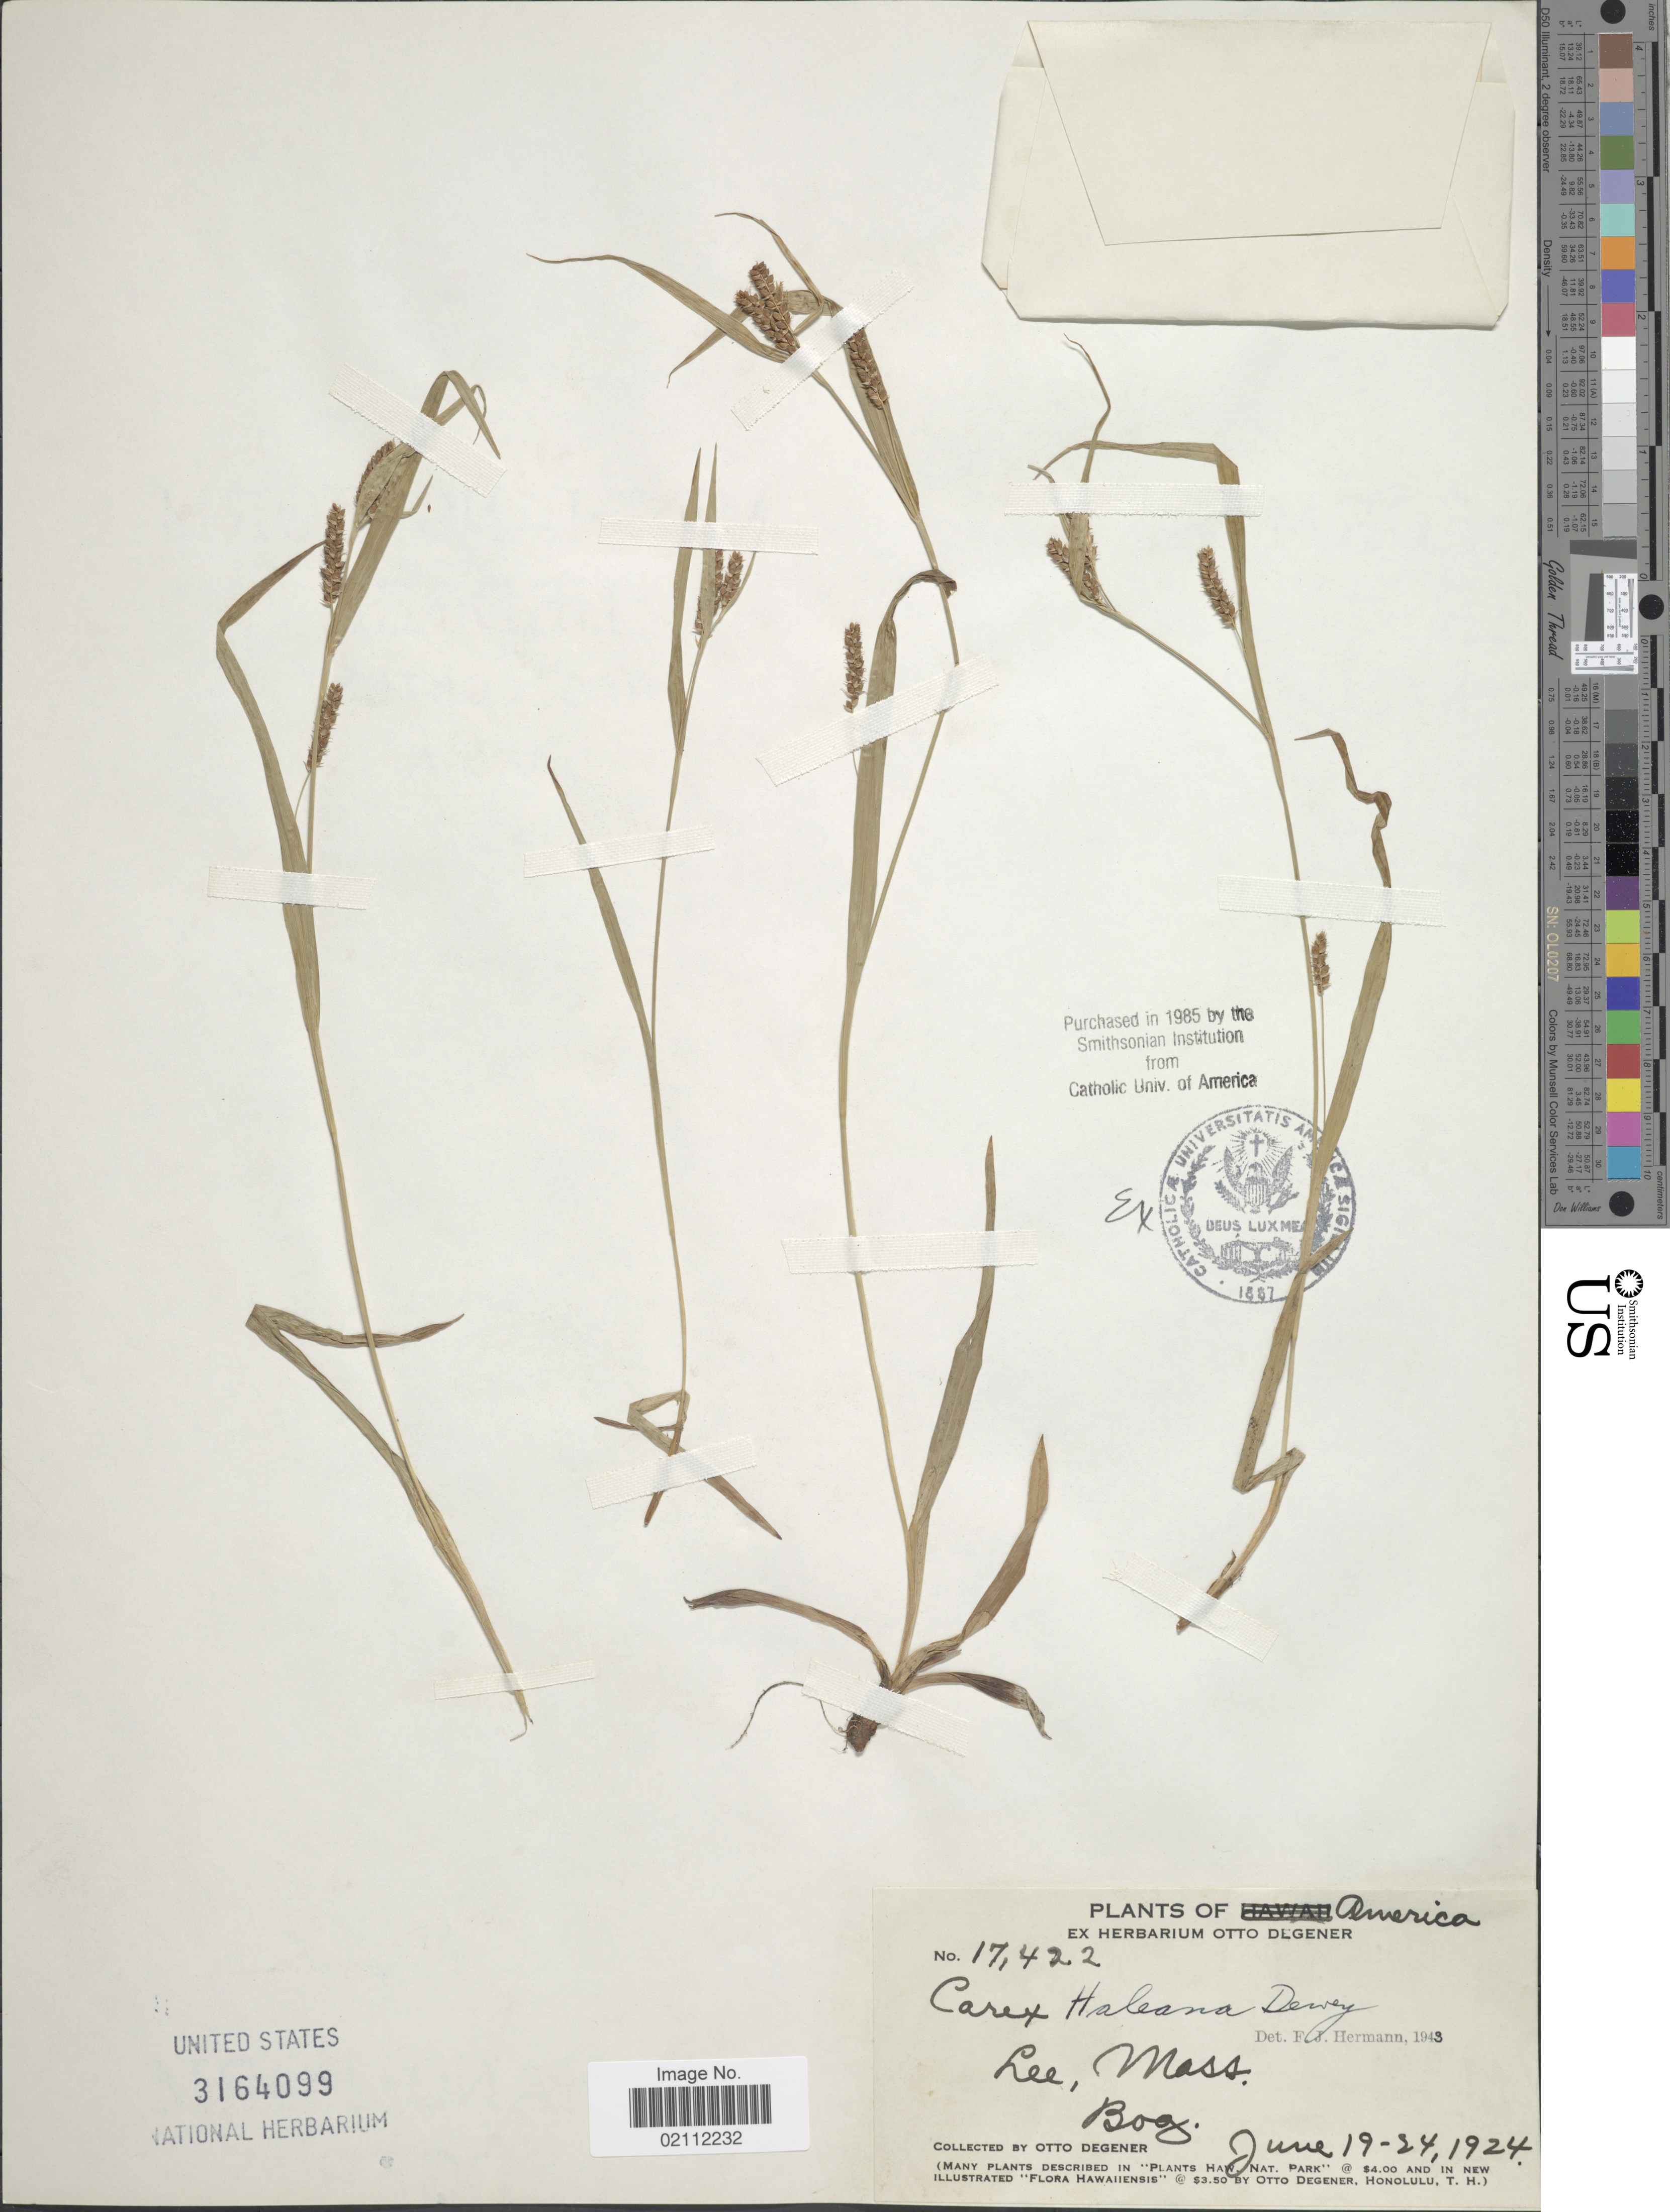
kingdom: Plantae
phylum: Tracheophyta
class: Liliopsida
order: Poales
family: Cyperaceae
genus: Carex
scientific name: Carex granularis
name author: Muhl. ex Willd.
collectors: O. Degener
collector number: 17422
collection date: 1924-06-19/1924-06-24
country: United States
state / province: Massachusetts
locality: Lee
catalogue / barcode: US 3164099